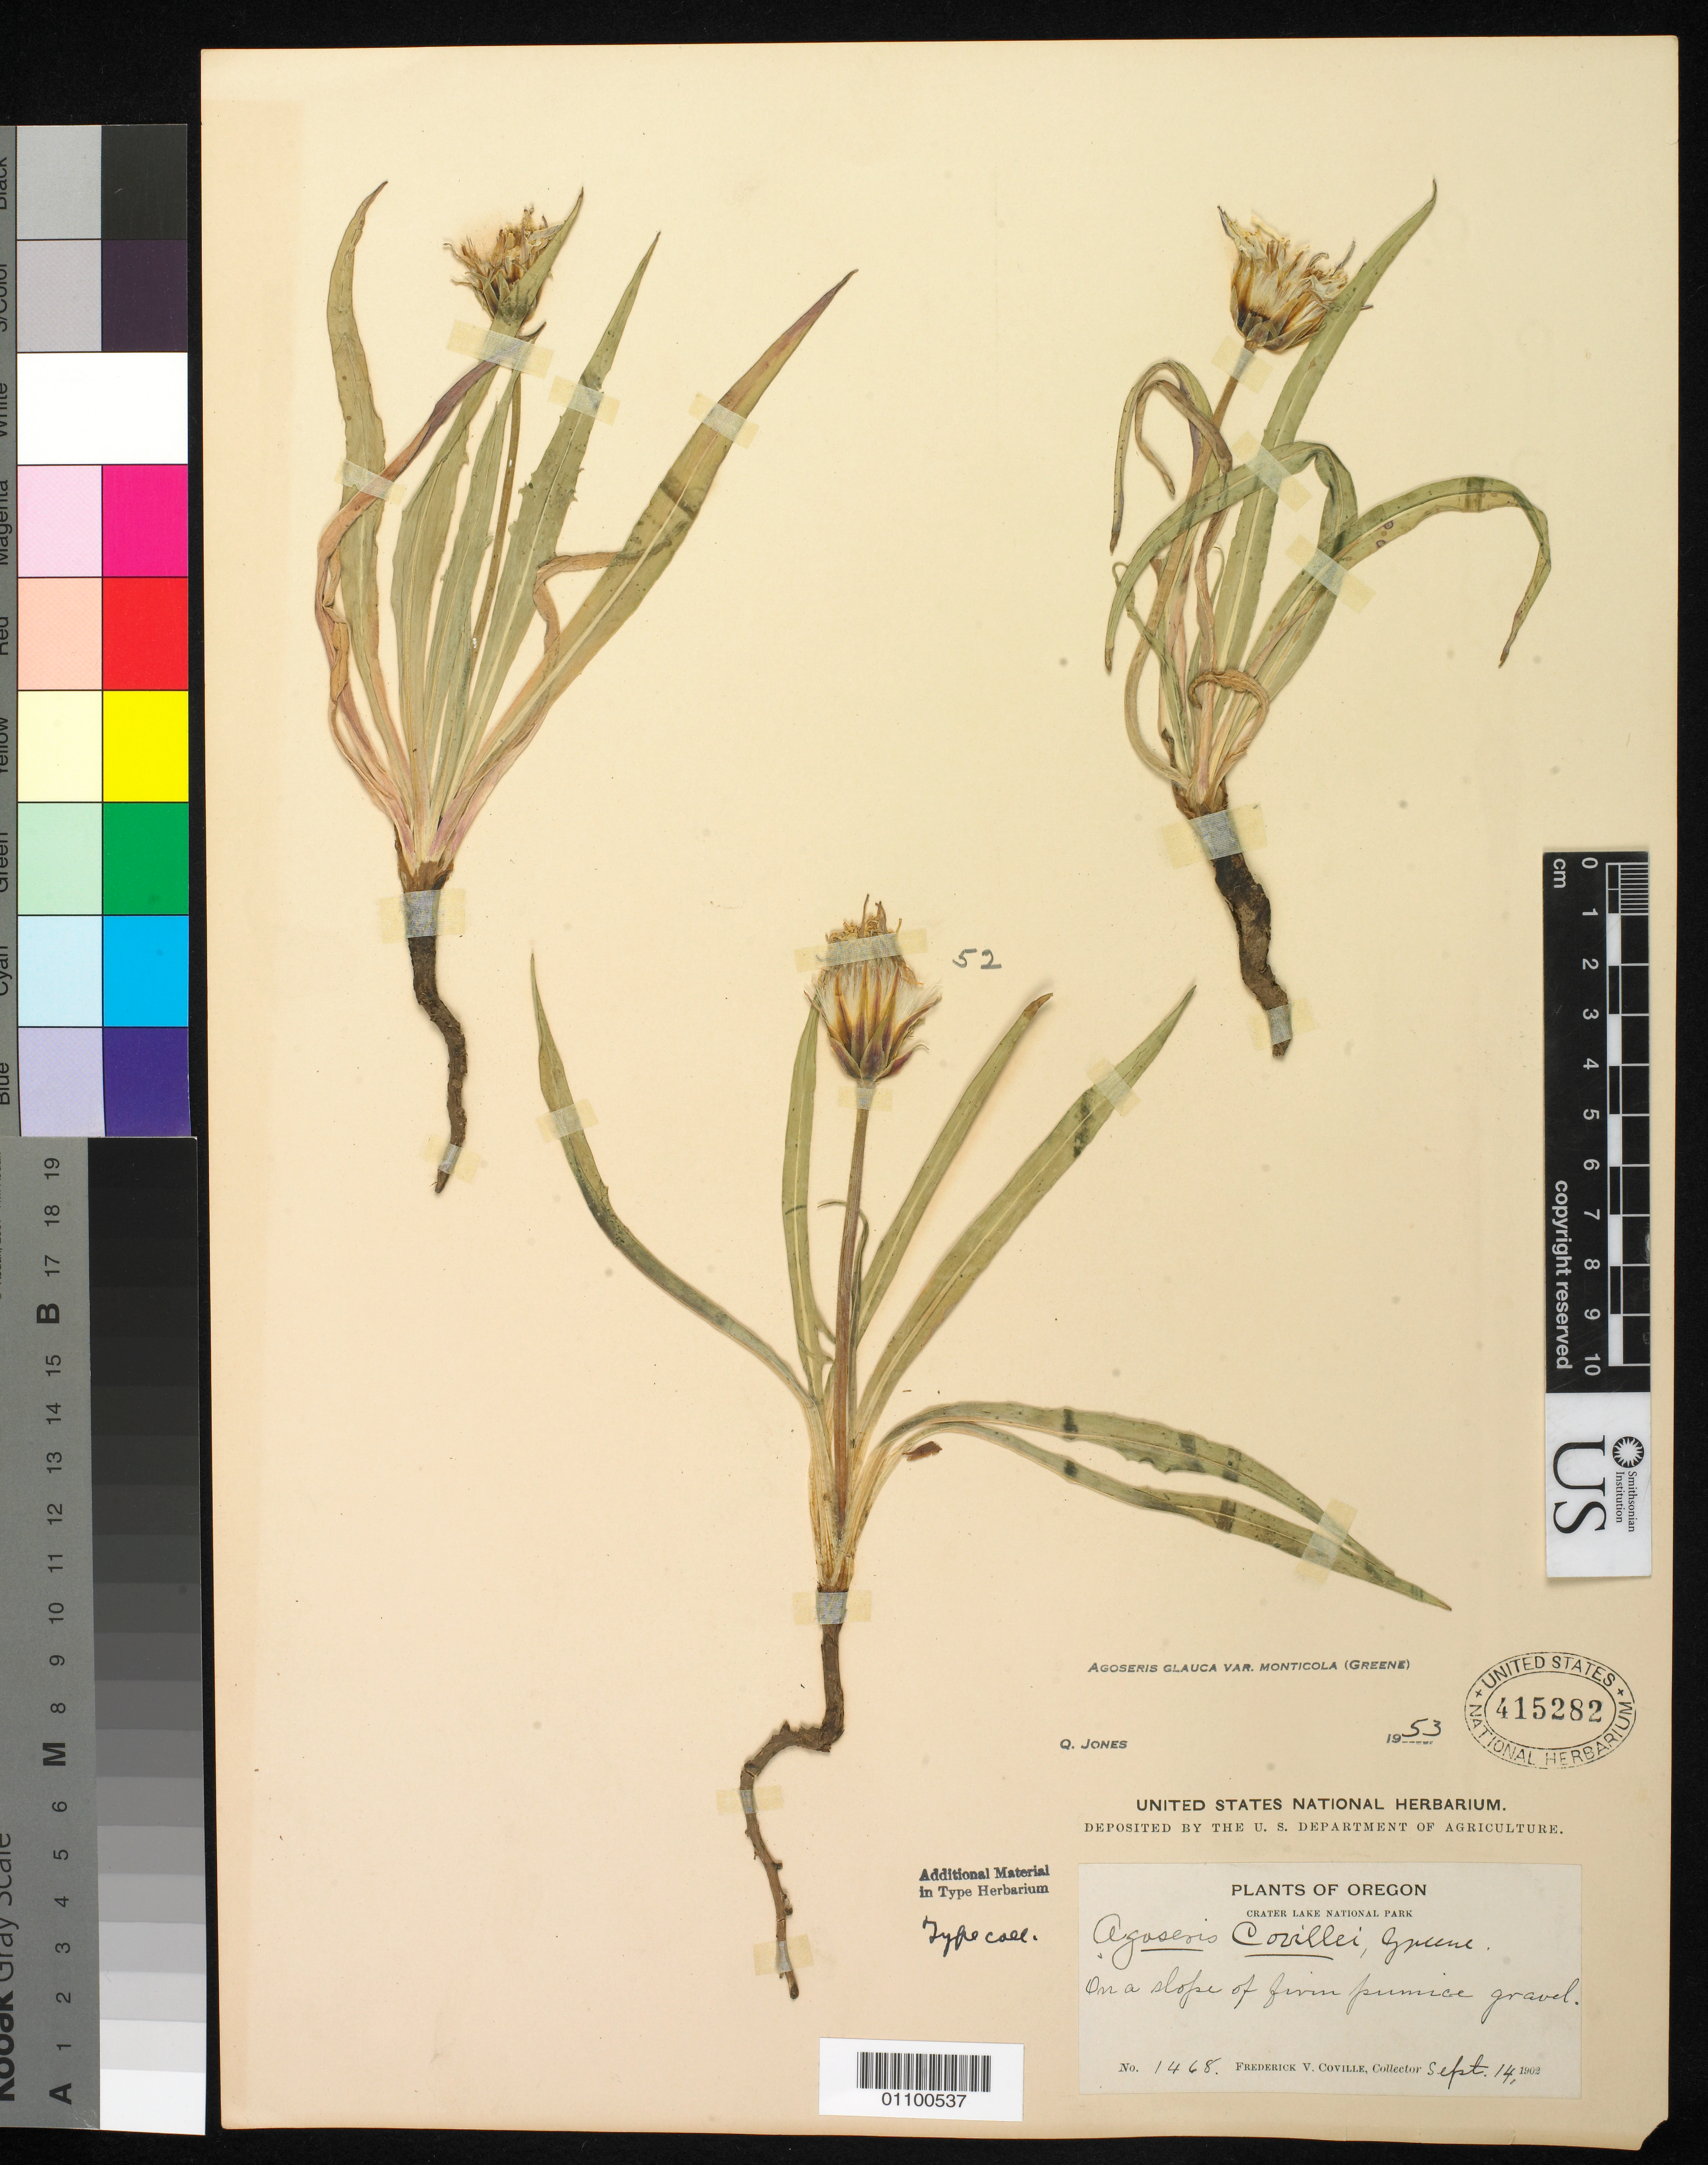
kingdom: Plantae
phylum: Tracheophyta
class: Magnoliopsida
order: Asterales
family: Asteraceae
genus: Agoseris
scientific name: Agoseris covillei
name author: Greene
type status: Isotype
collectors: F. V. Coville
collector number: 1468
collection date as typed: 14 Sep 1902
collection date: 1902-09-14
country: United States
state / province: Oregon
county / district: Klamath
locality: Crater Lake National Park.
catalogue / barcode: US 415282